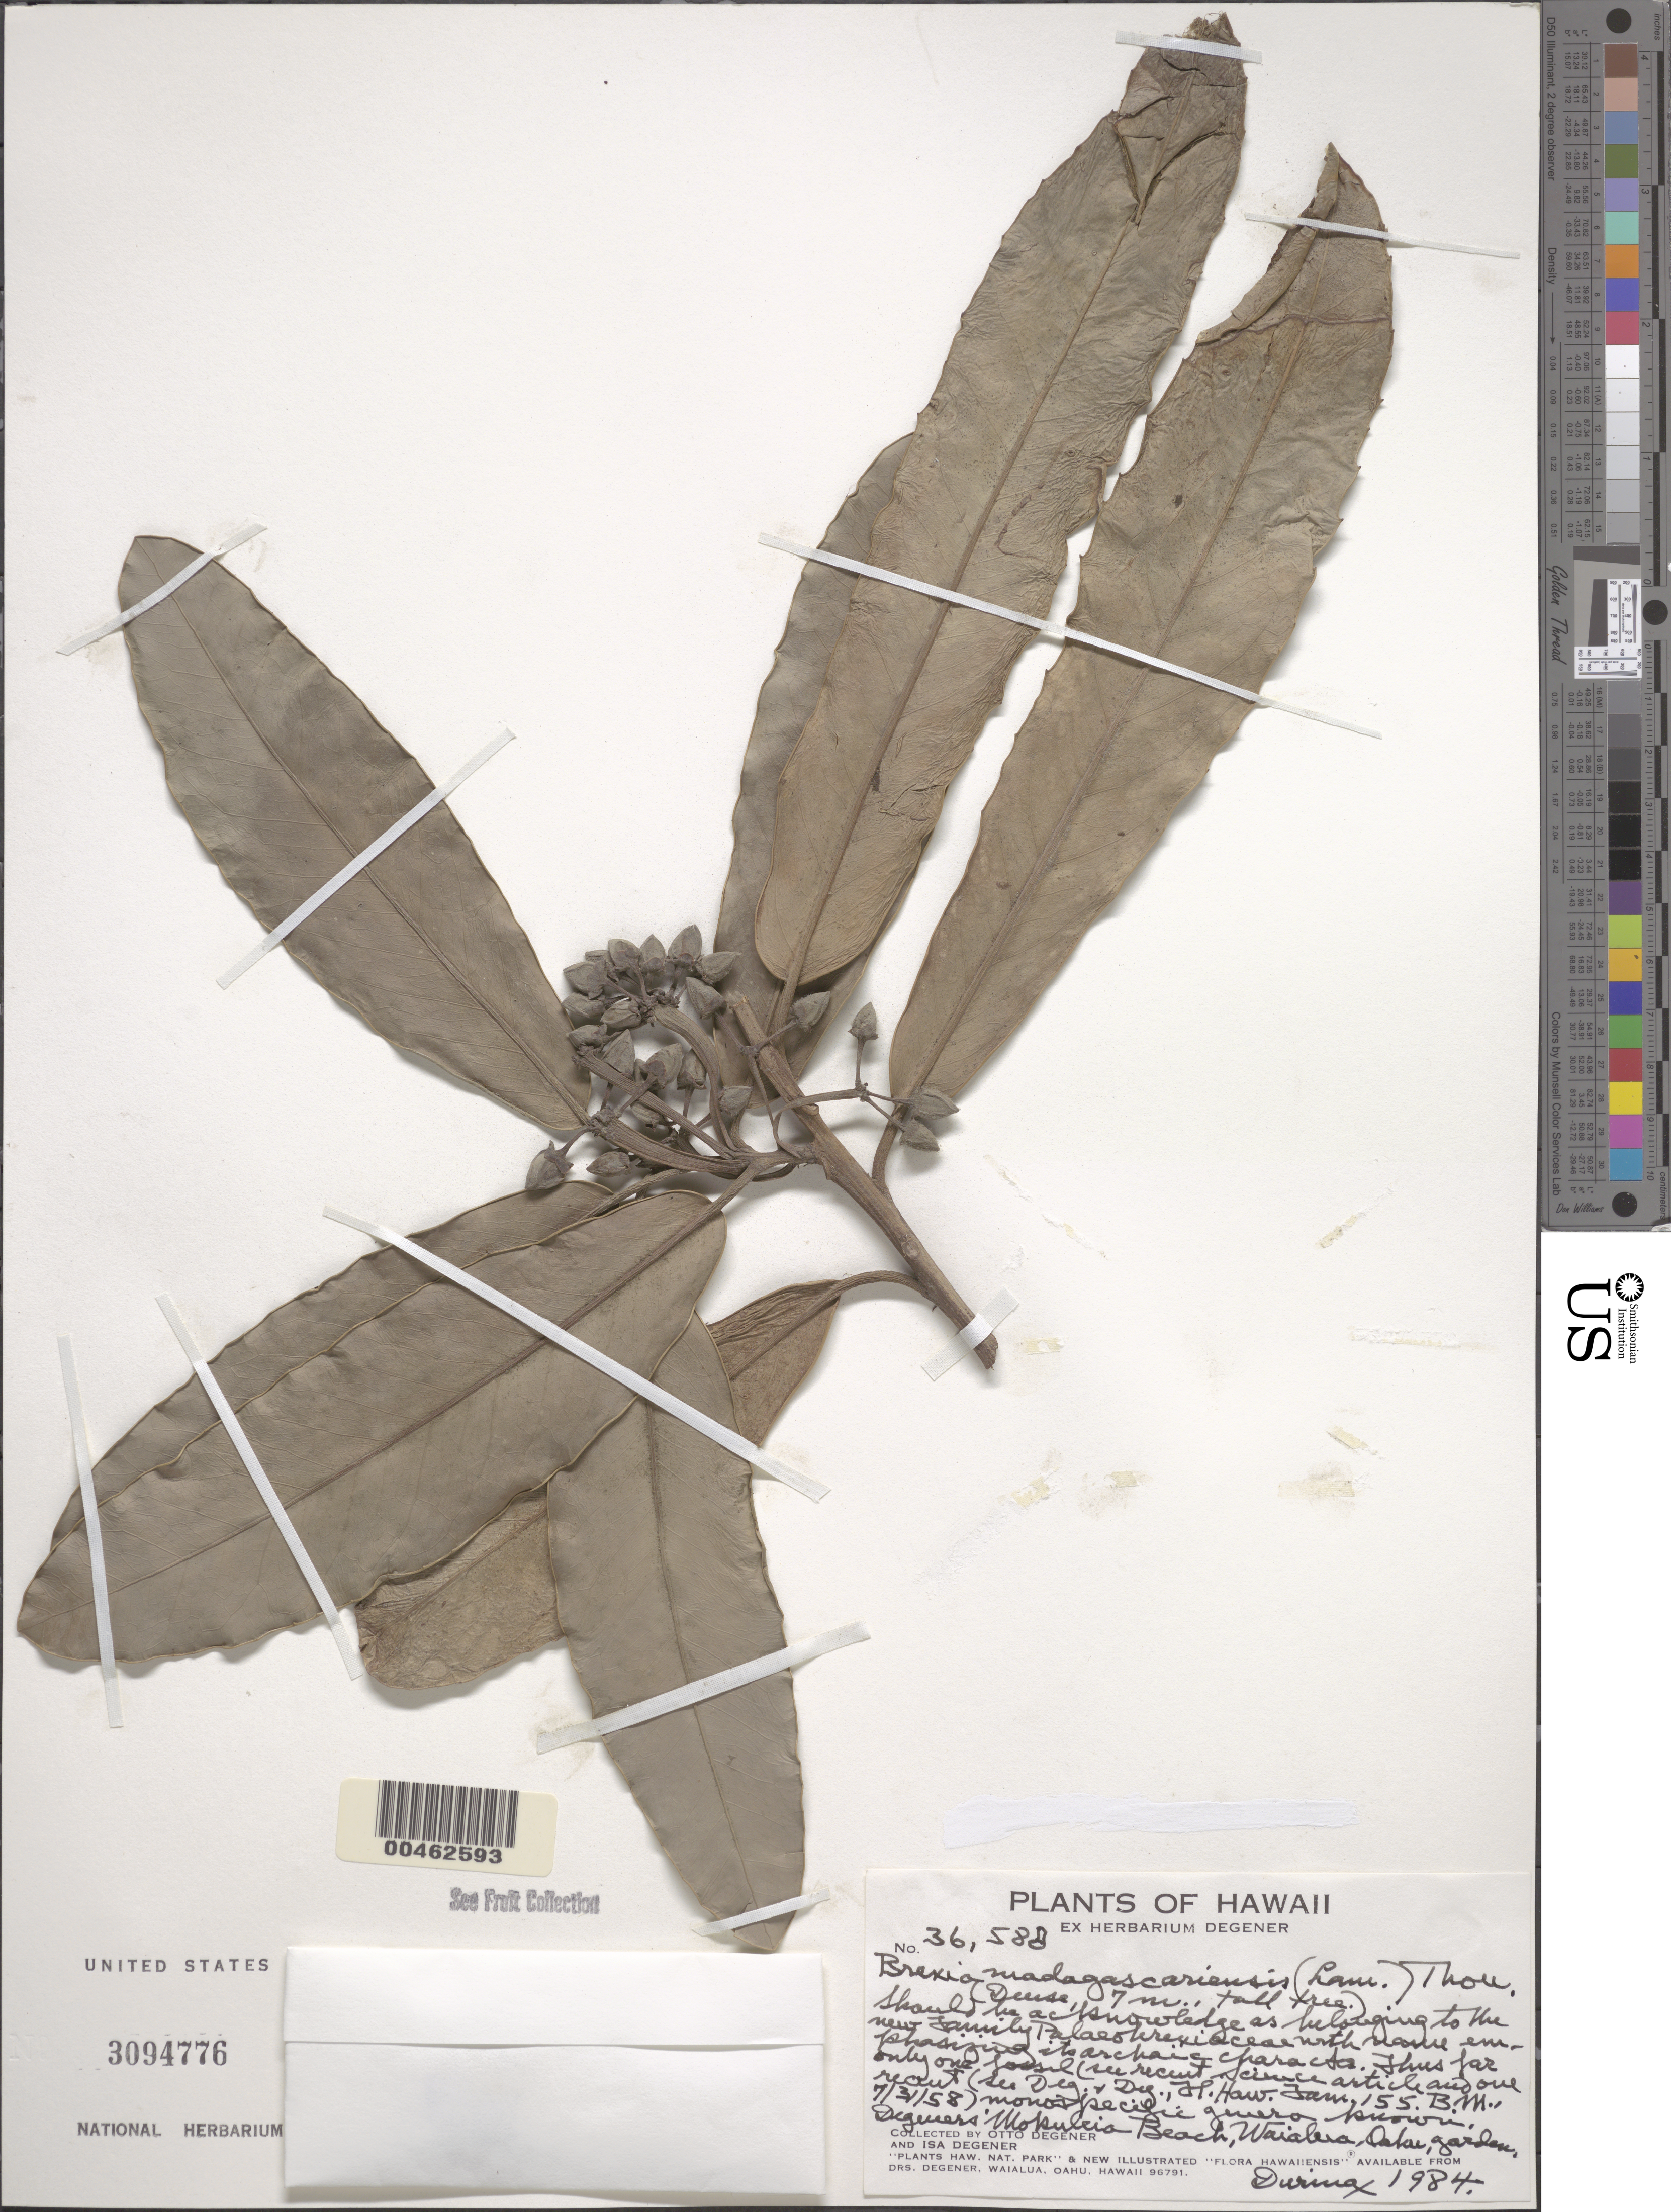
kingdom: Plantae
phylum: Tracheophyta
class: Magnoliopsida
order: Celastrales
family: Celastraceae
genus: Brexia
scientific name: Brexia madagascariensis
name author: (Lam.) Ker Gawl.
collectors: O. Degener & I. Degener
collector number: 36588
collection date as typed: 1984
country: United States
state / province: Hawaii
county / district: Honolulu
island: Oahu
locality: Mokuleia Beach, Waialeia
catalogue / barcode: US 3094776